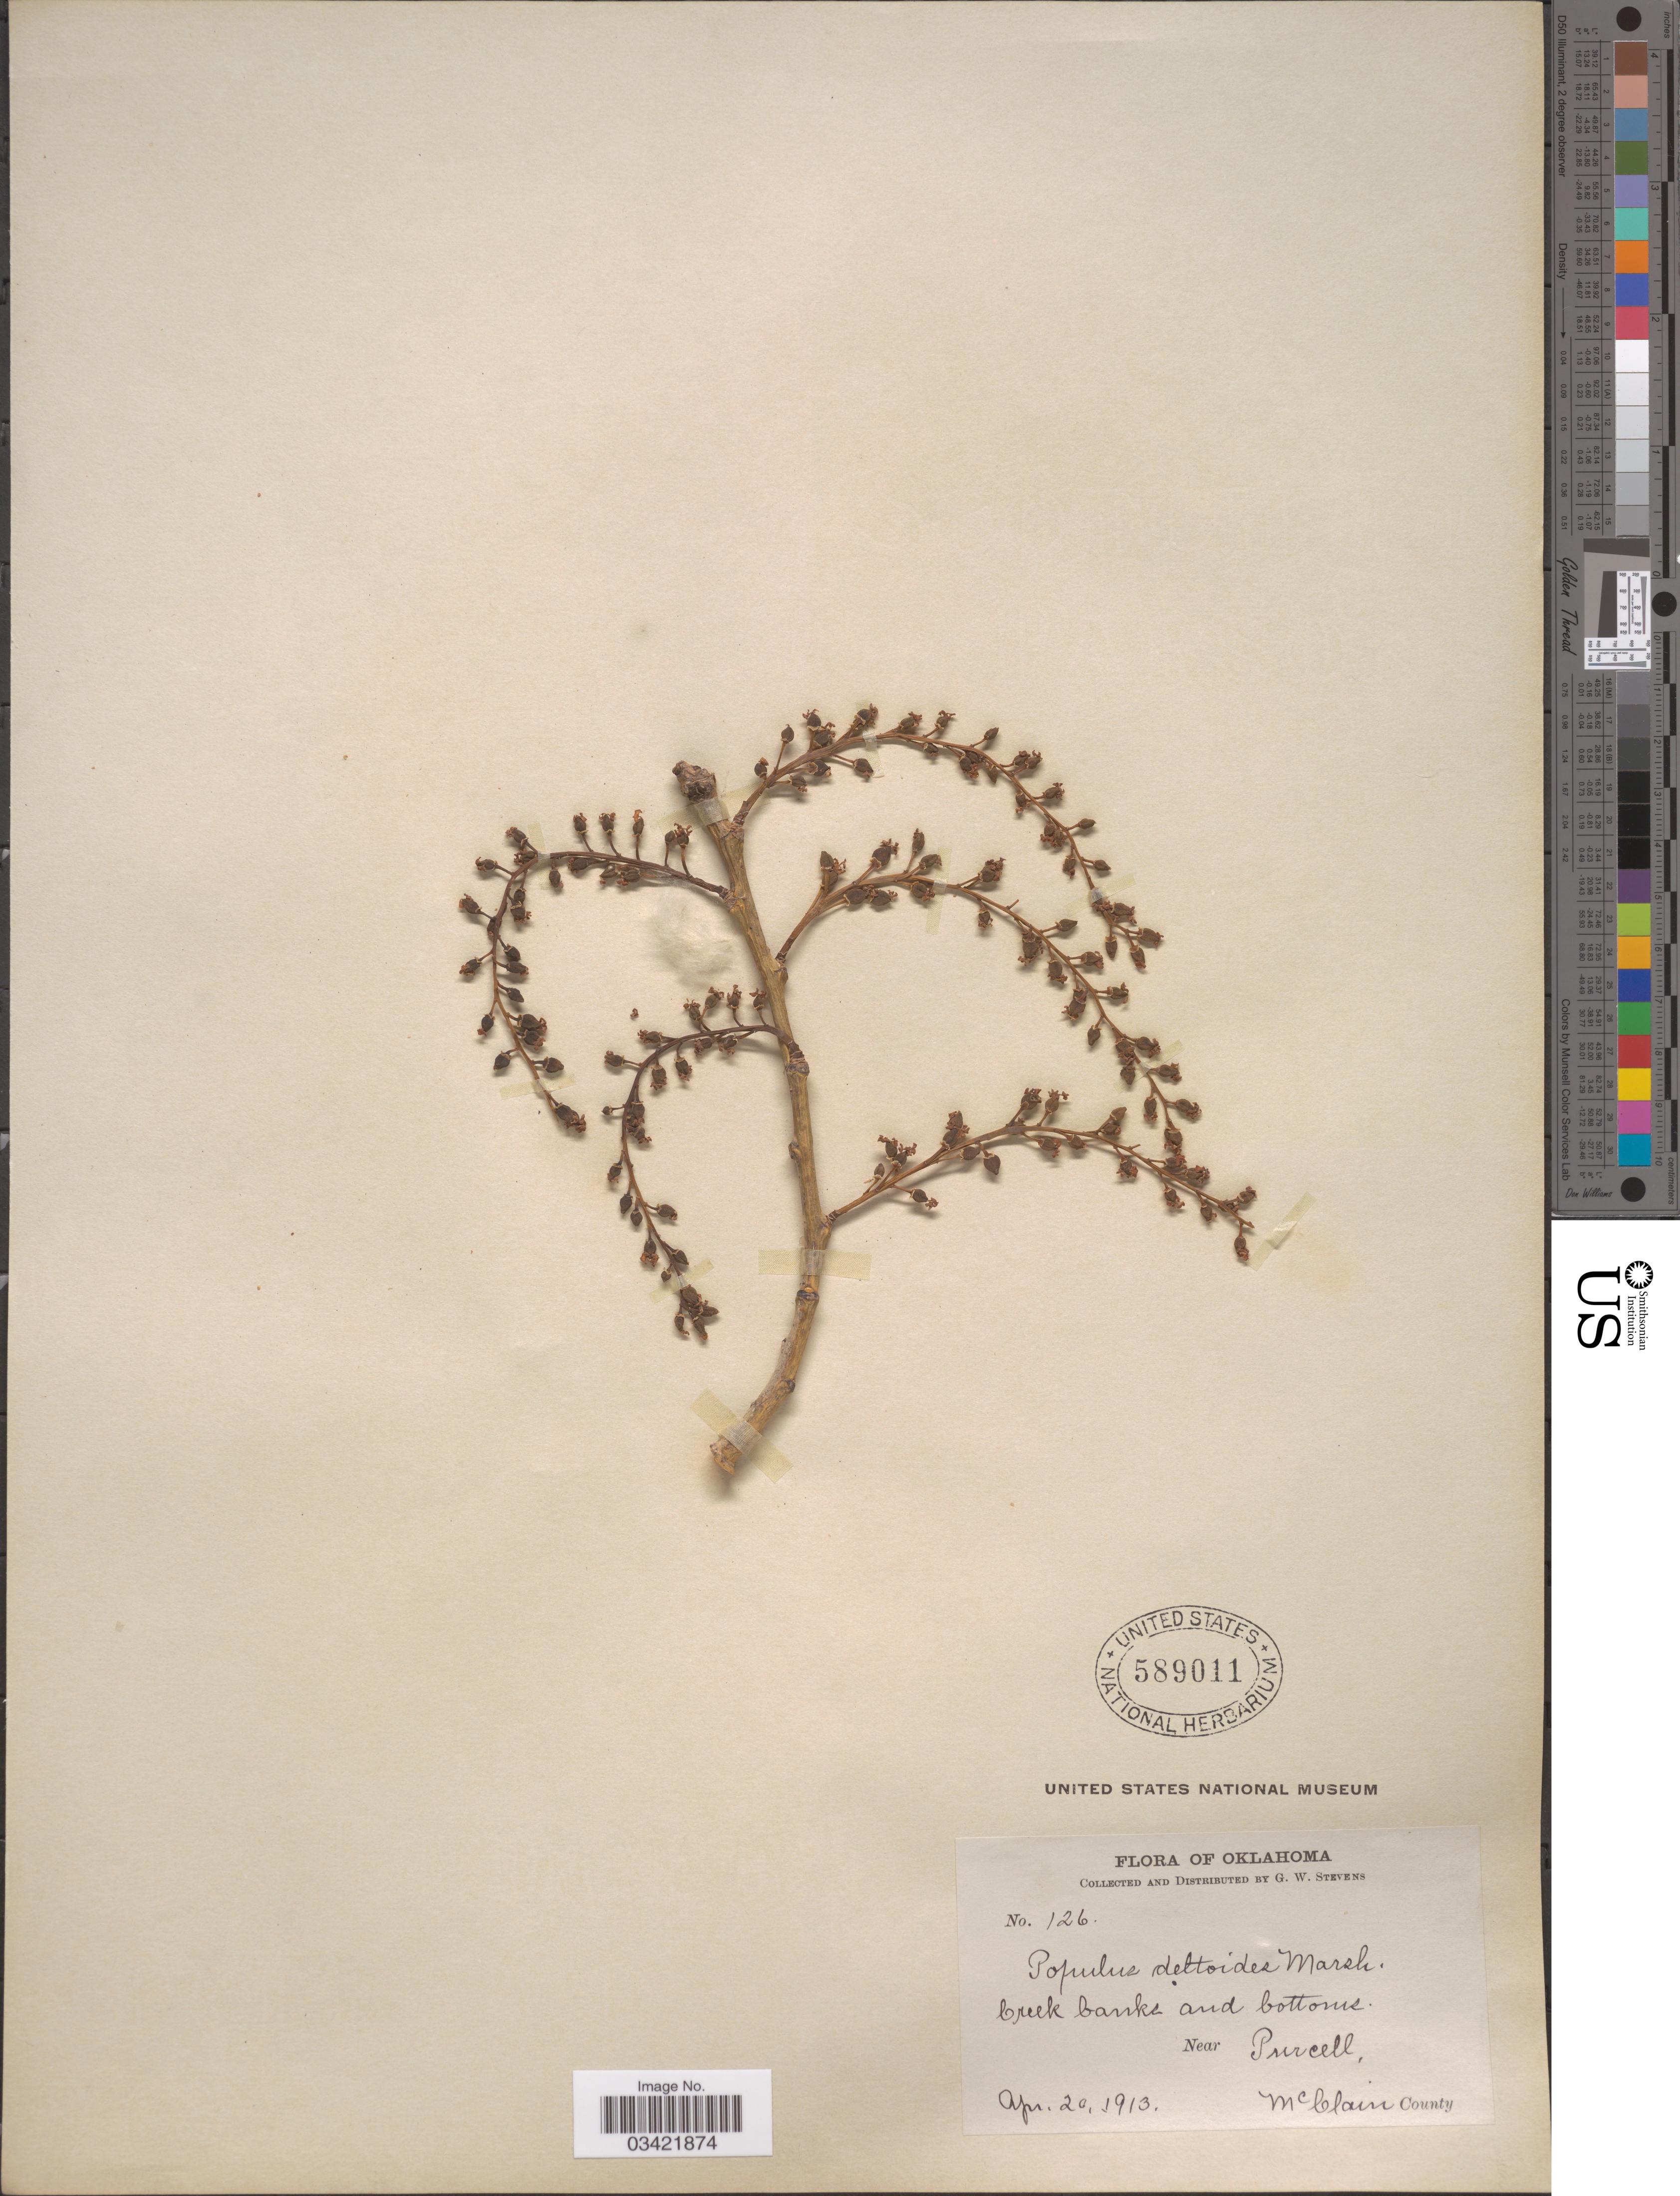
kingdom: Plantae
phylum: Tracheophyta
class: Magnoliopsida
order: Malpighiales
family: Salicaceae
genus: Populus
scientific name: Populus deltoides subsp. monilifera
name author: (Aiton) Eckenw.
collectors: G. W. Stevens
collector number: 126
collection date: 1913-04-20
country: United States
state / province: Oklahoma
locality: Creek banks and bottoms. Near Purcell, McClain County.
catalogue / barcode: US 589011